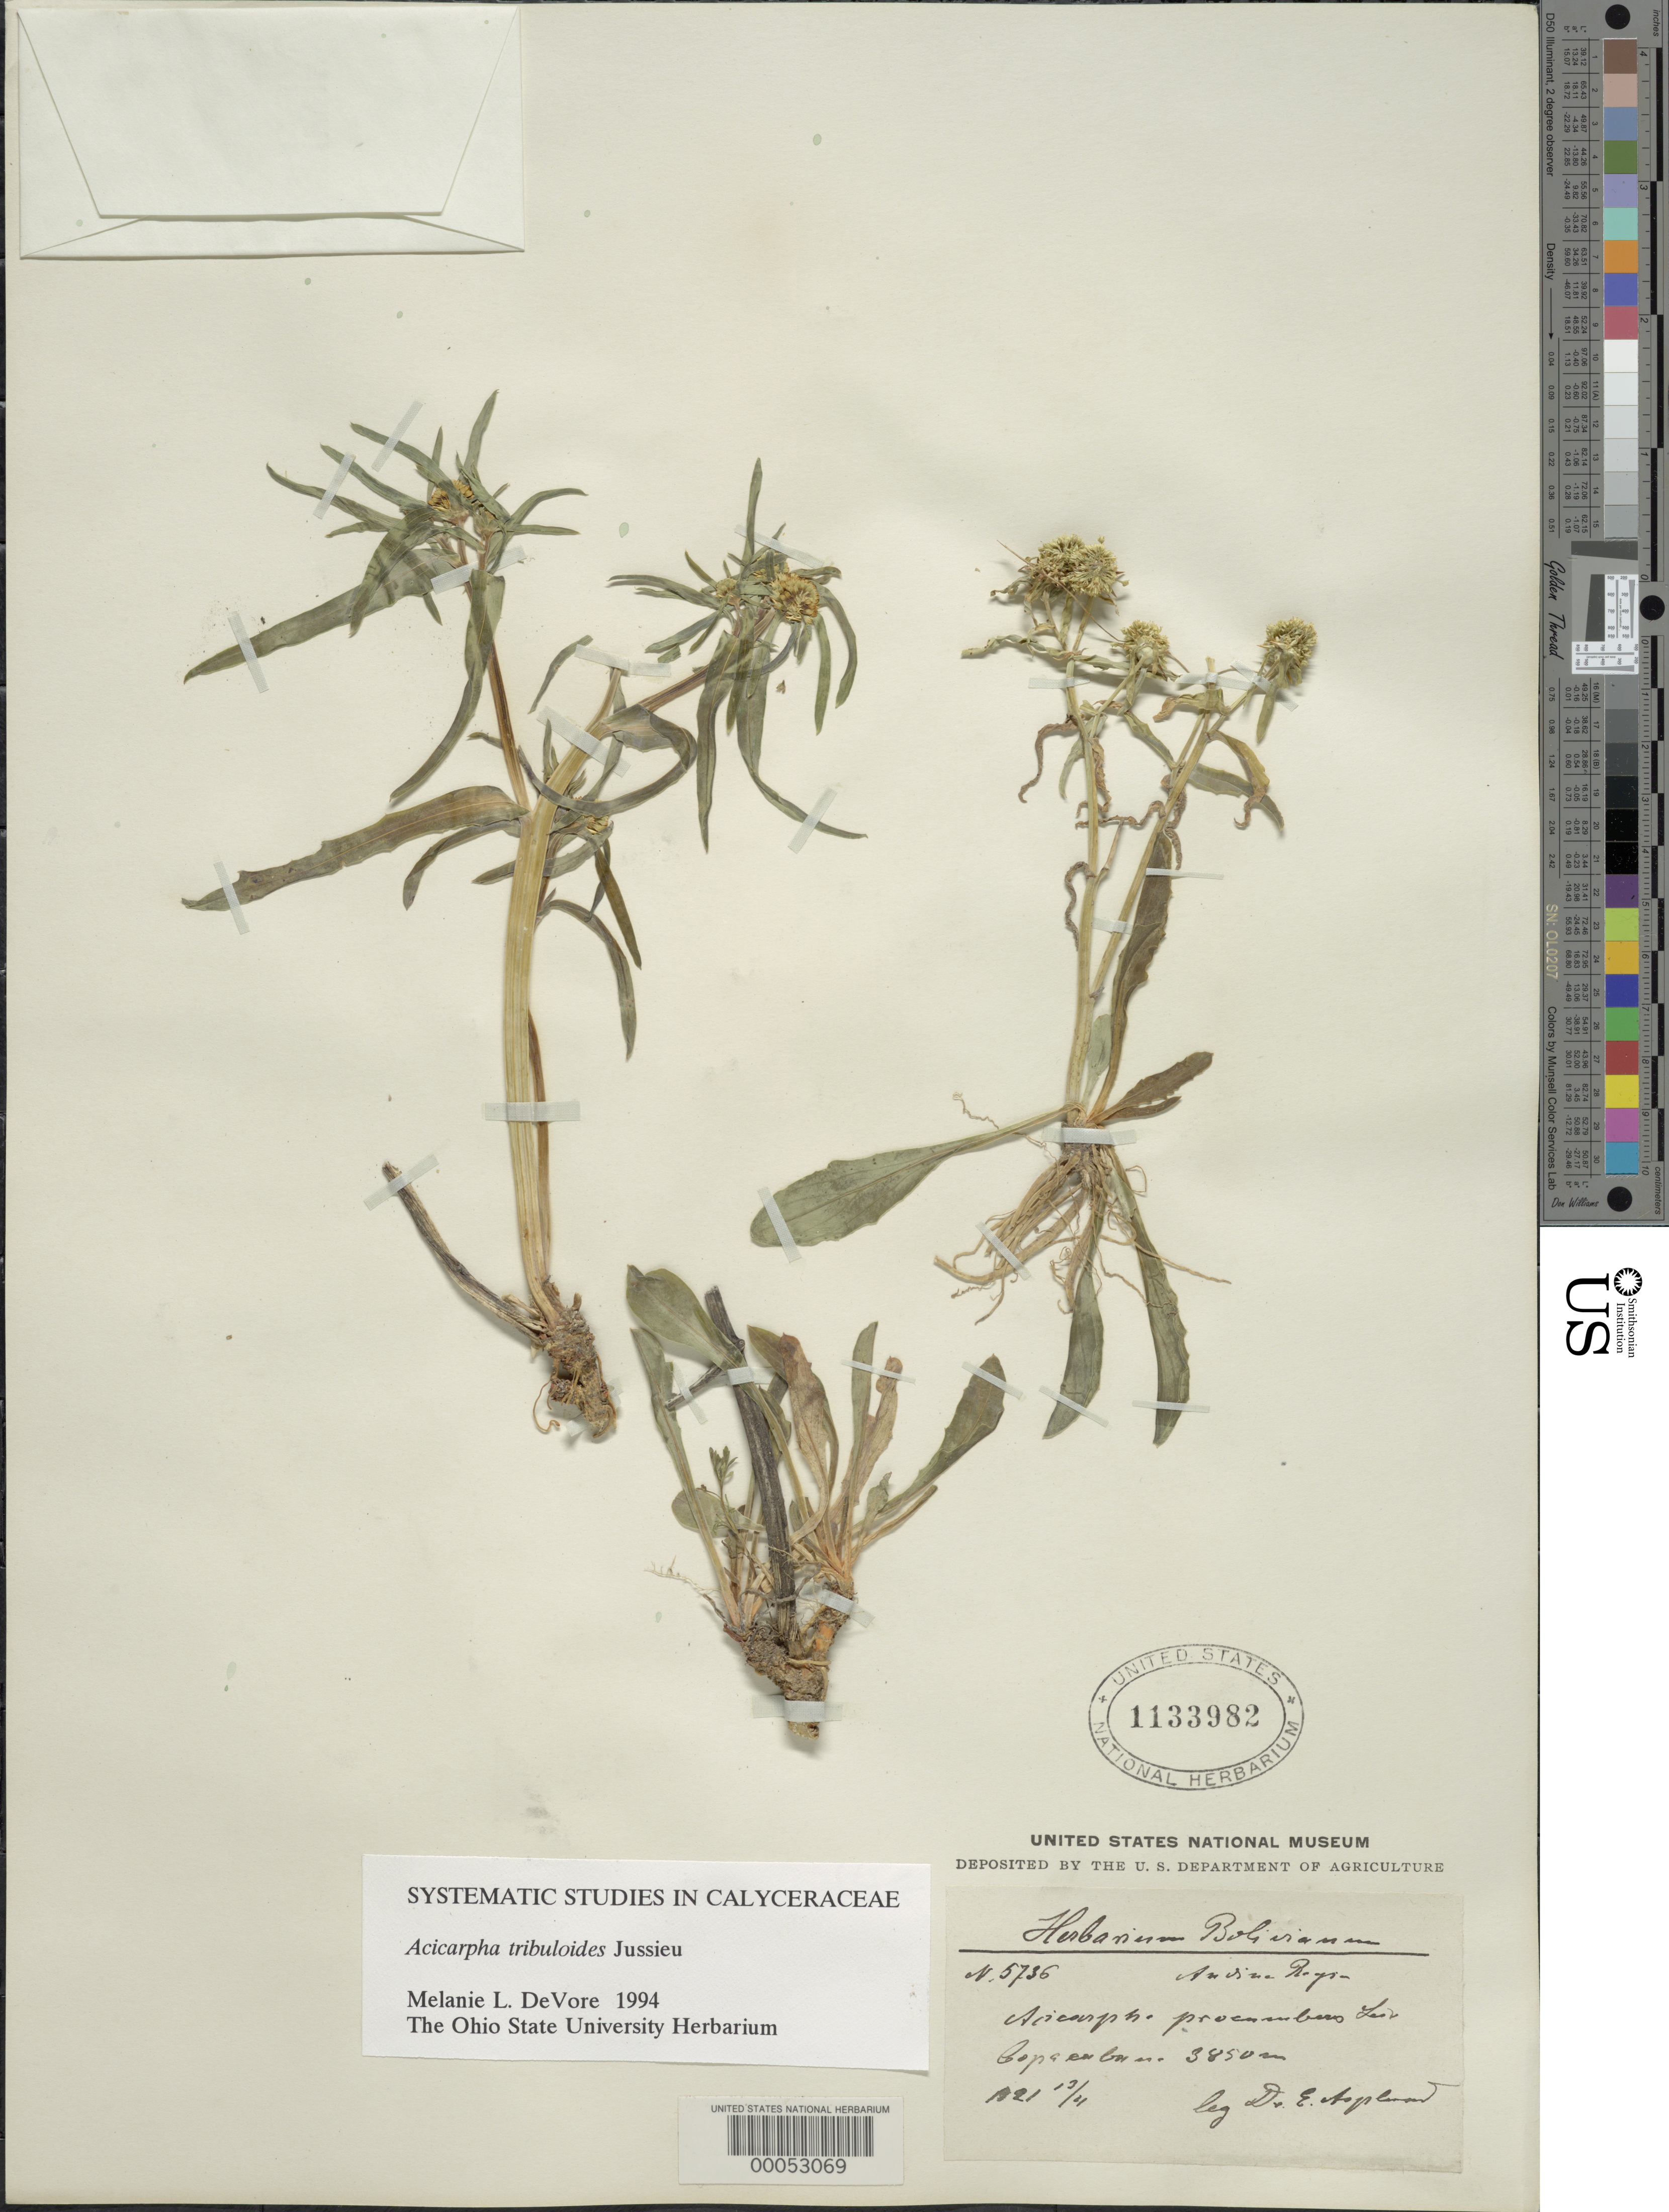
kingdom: Plantae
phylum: Tracheophyta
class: Magnoliopsida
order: Asterales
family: Calyceraceae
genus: Acicarpha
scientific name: Acicarpha tribuloides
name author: Juss.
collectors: E. Asplund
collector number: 5736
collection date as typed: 13 Apr 1921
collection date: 1921-04-13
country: Bolivia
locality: Mapiri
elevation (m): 3850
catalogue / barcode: US 1133982